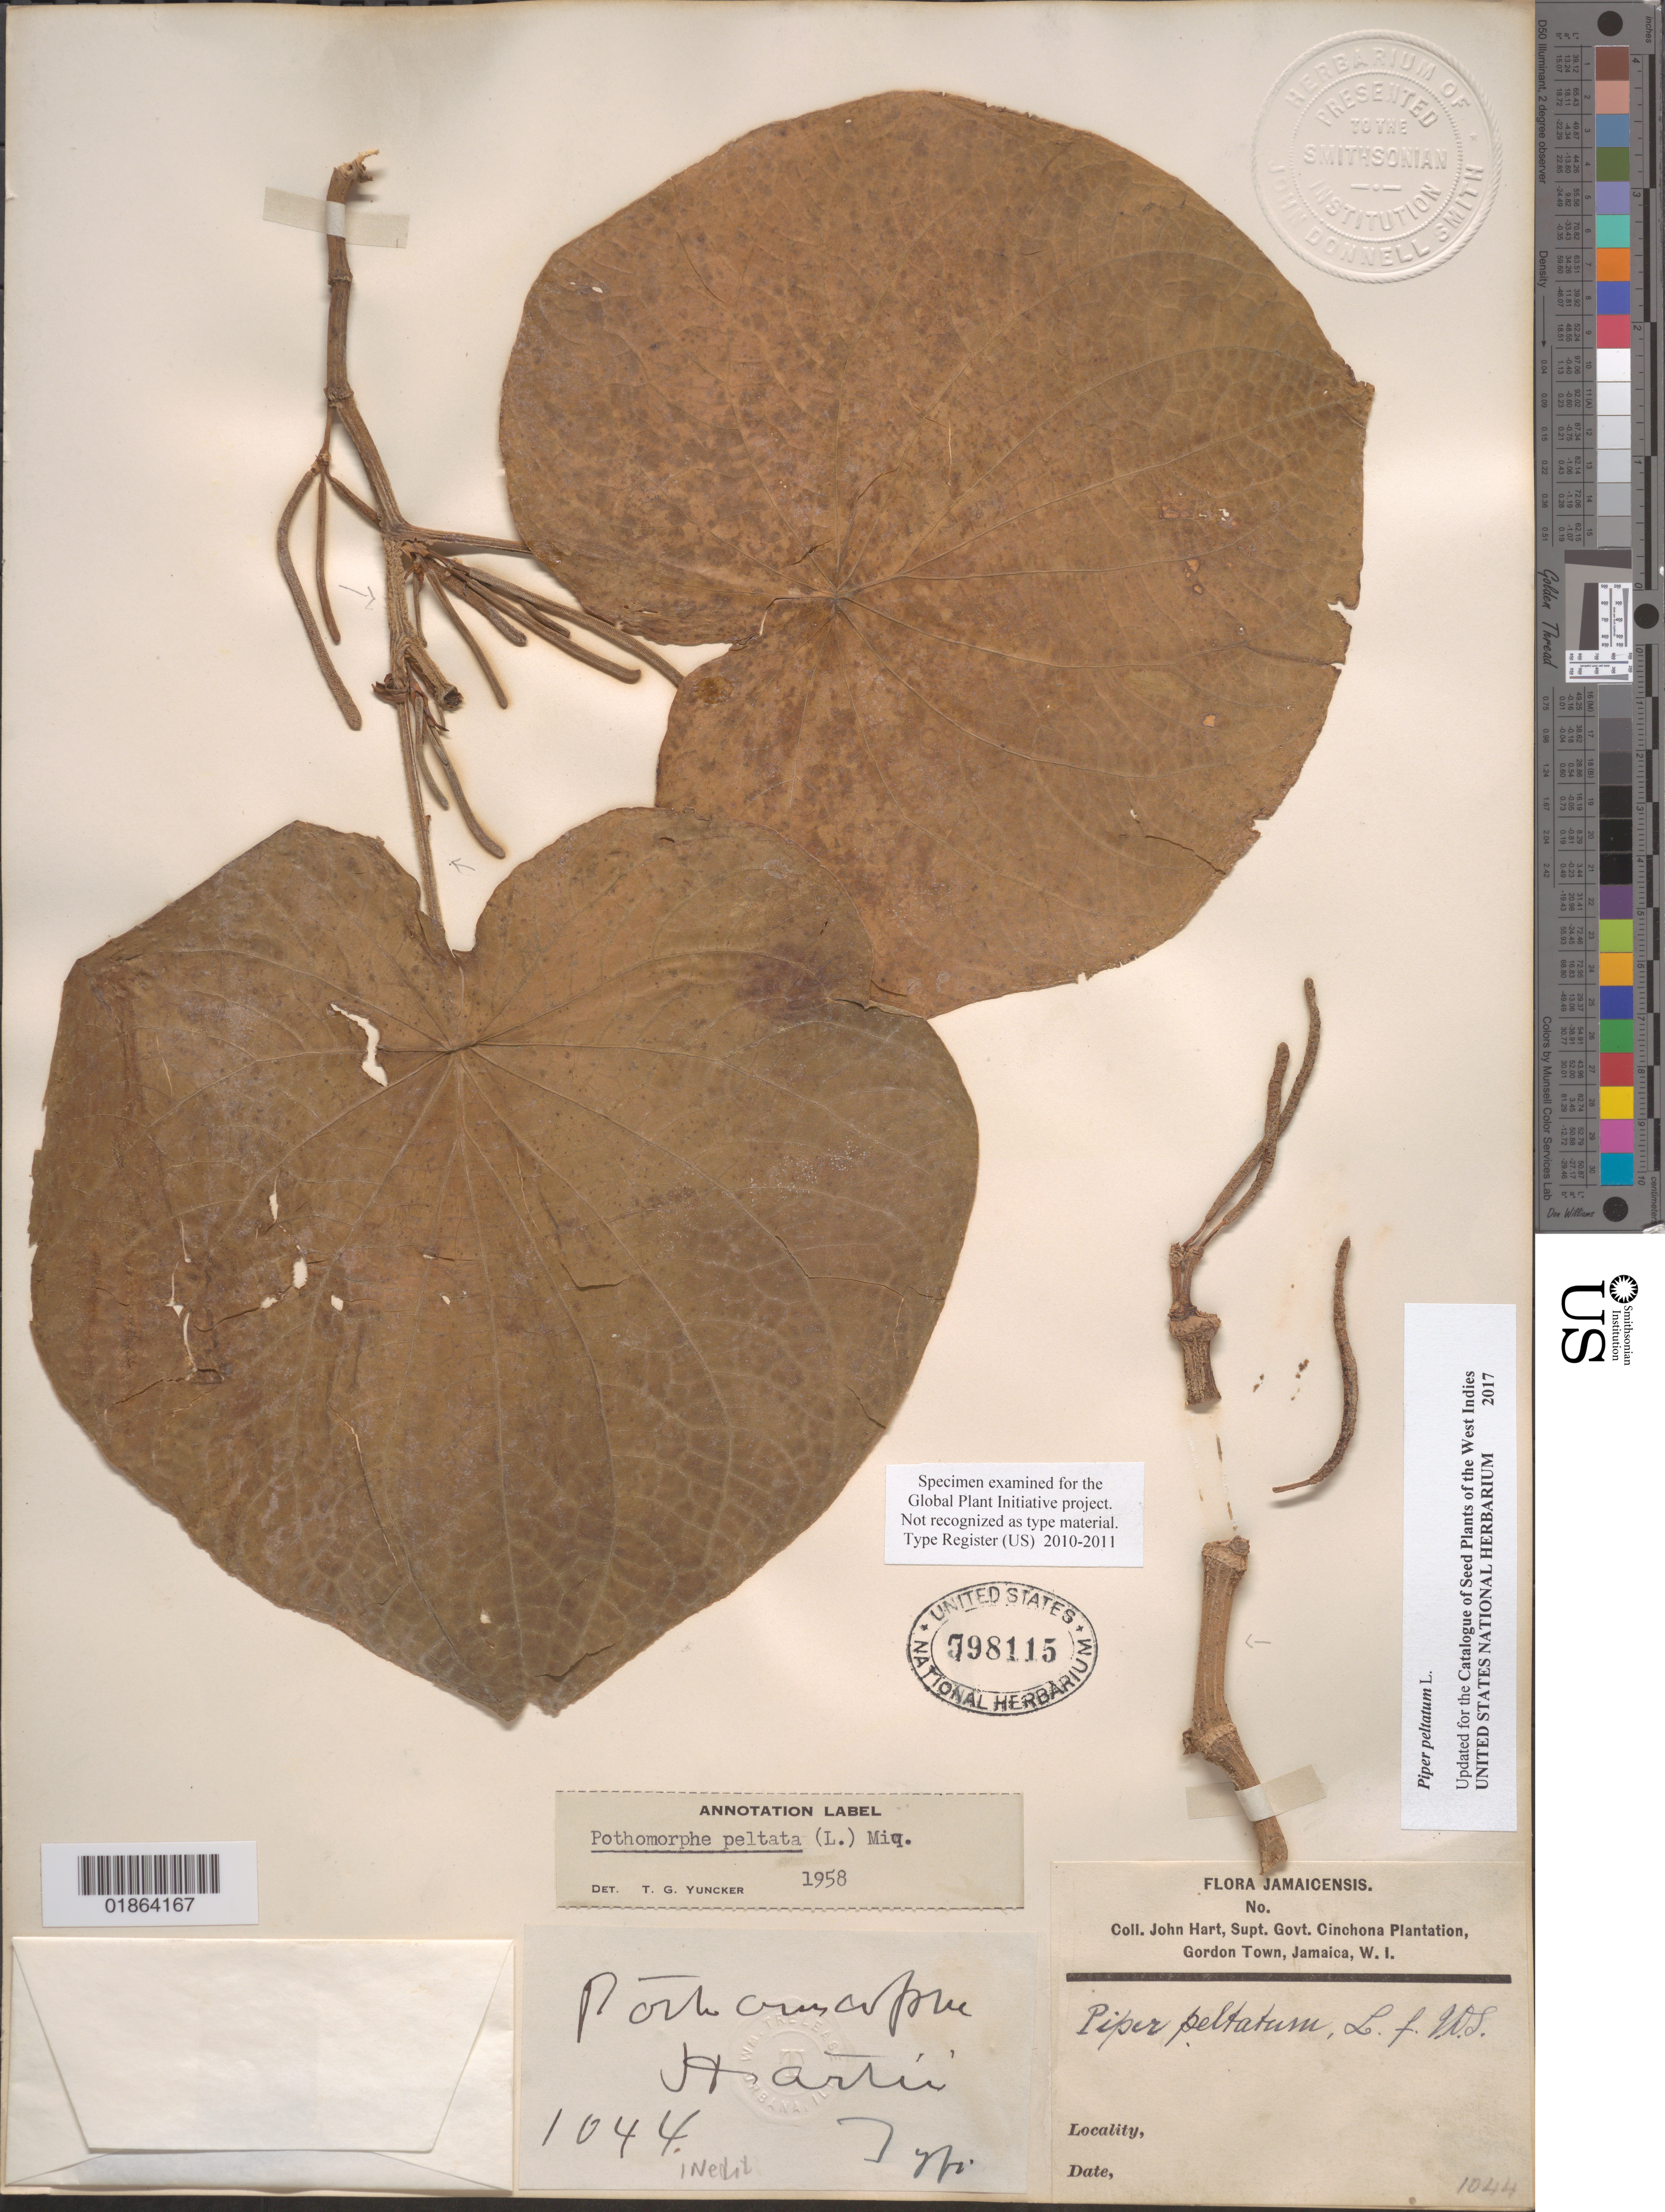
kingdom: Plantae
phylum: Tracheophyta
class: Magnoliopsida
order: Piperales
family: Piperaceae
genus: Piper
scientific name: Piper peltatum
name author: L.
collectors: J. H. Hart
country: Jamaica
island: Jamaica I.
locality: Cinchona Plantation, Gordon Town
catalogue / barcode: US 798115